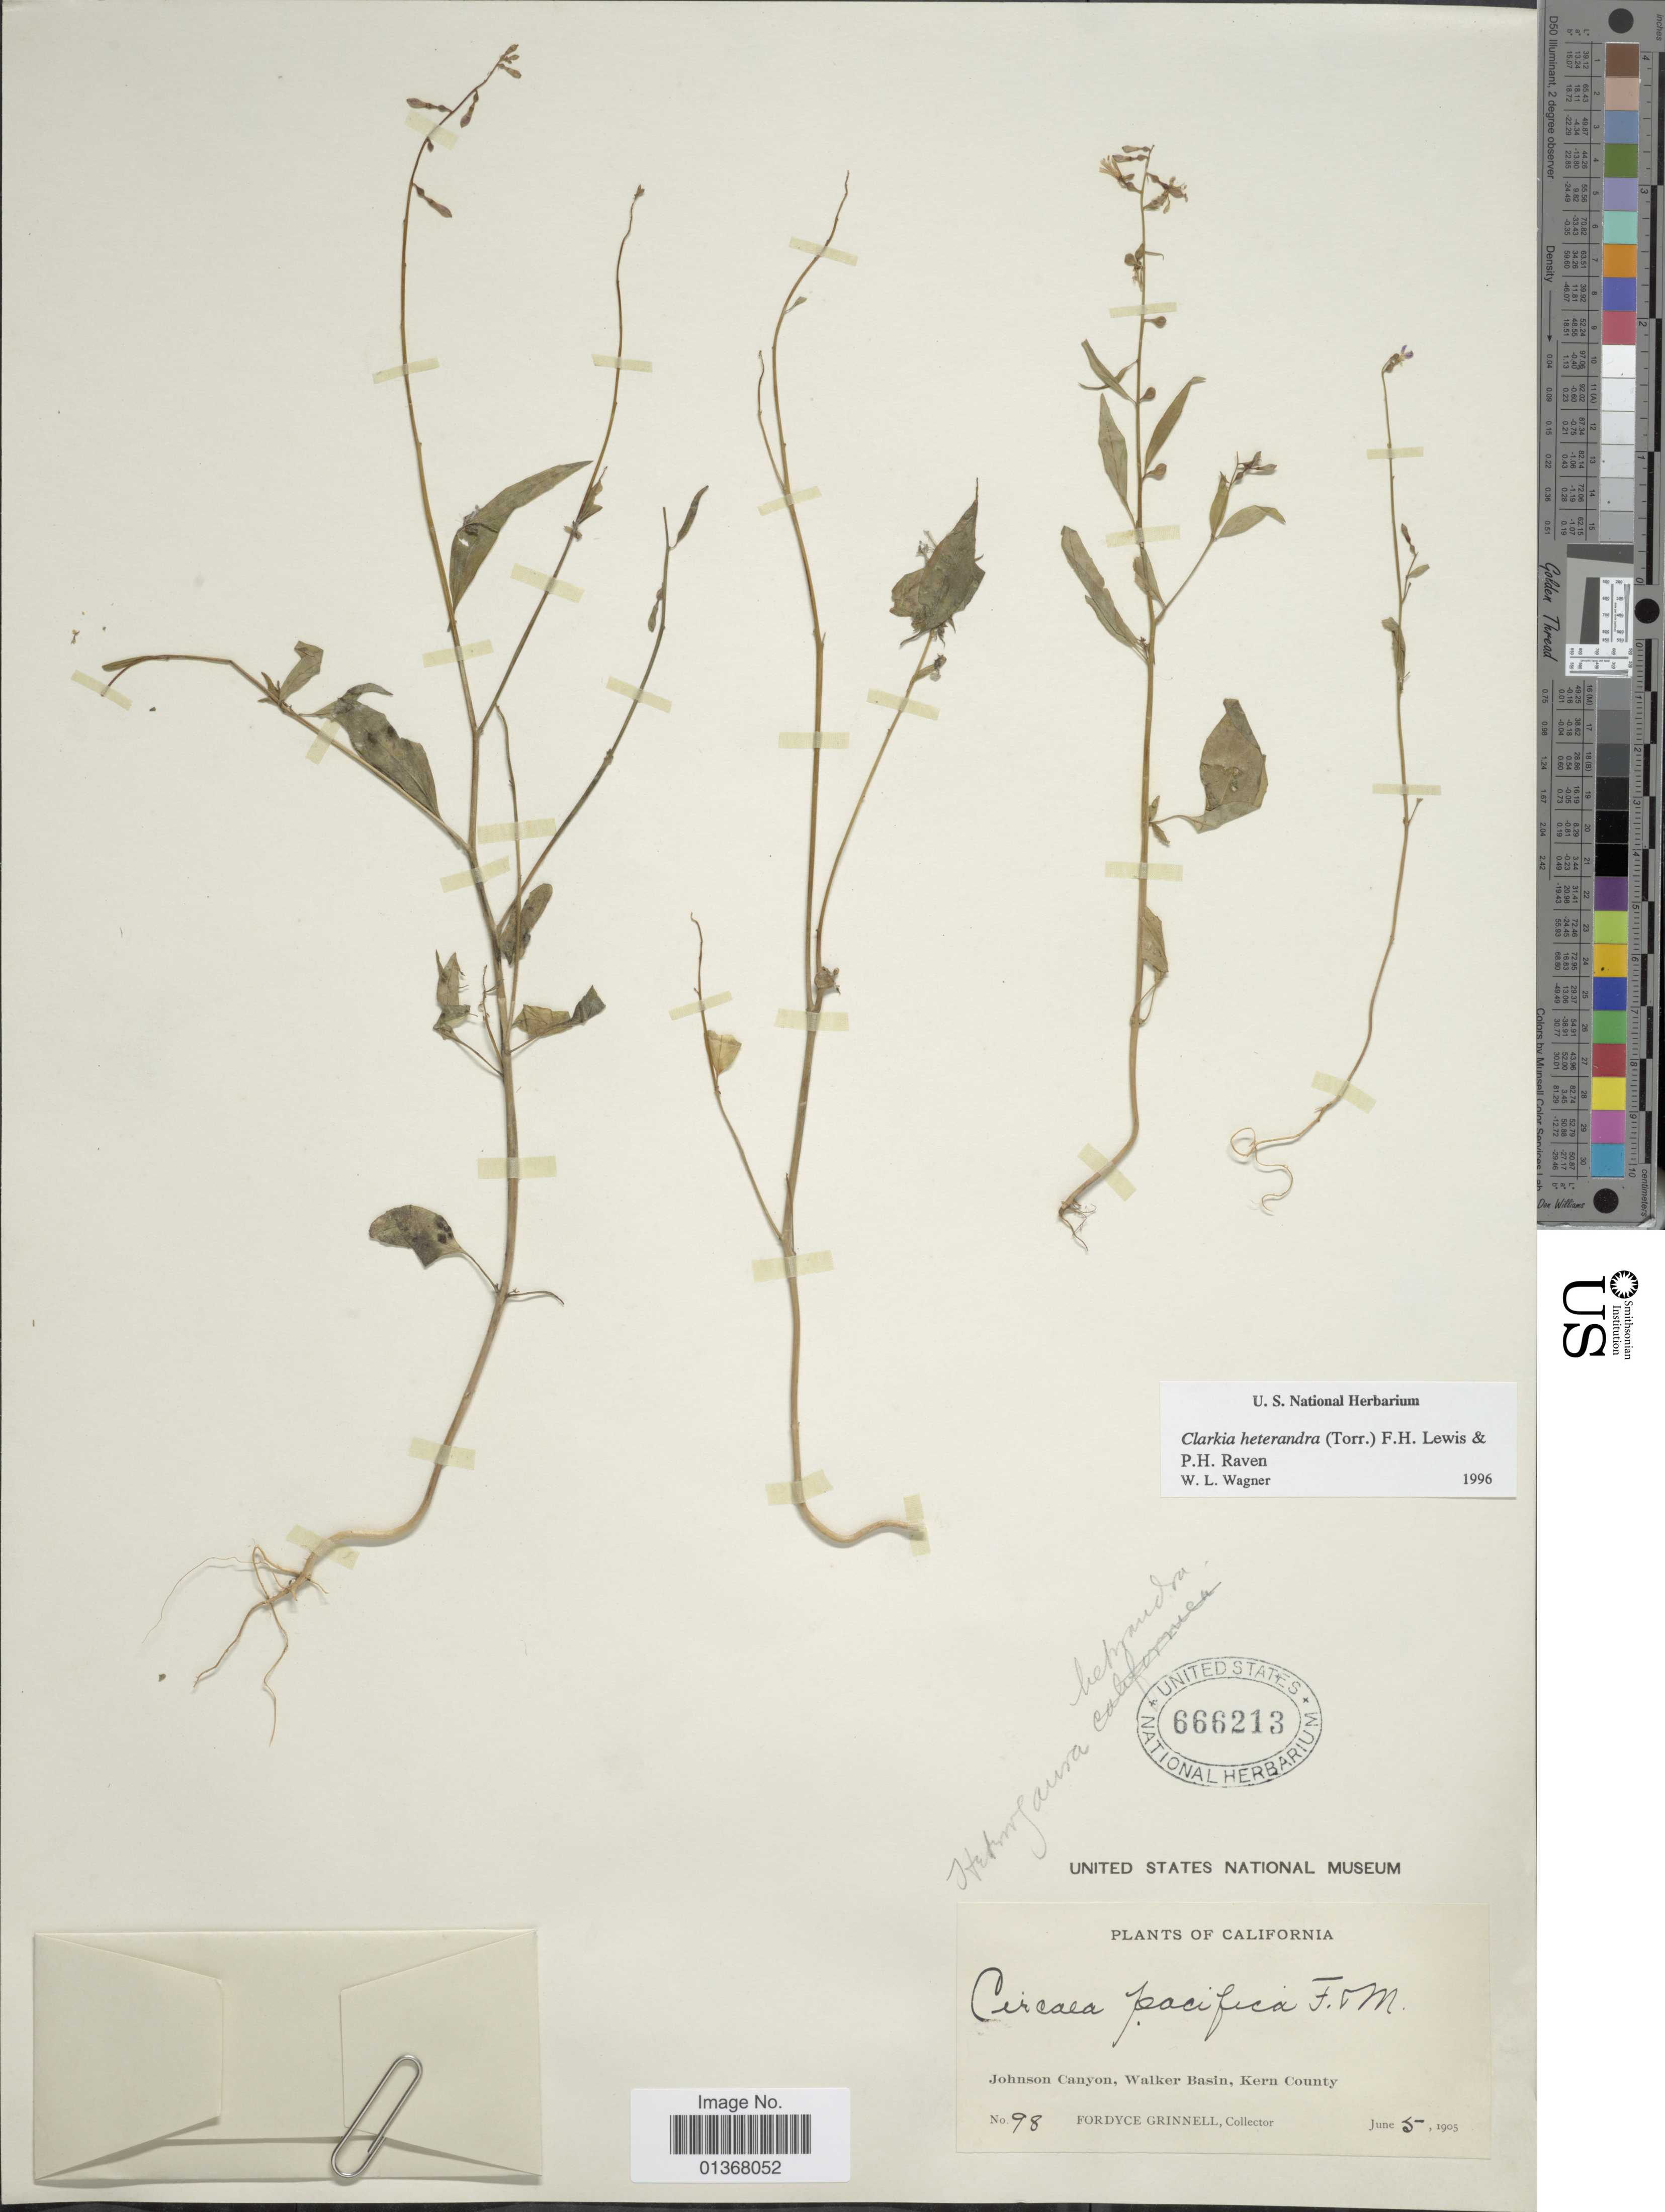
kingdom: Plantae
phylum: Tracheophyta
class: Magnoliopsida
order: Myrtales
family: Onagraceae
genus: Clarkia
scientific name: Clarkia heterandra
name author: (Torr.) F. H. Lewis & P.H. Raven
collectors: F. Grinnell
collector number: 98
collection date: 1905-06-05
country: United States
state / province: California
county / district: Kern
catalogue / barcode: US 666213